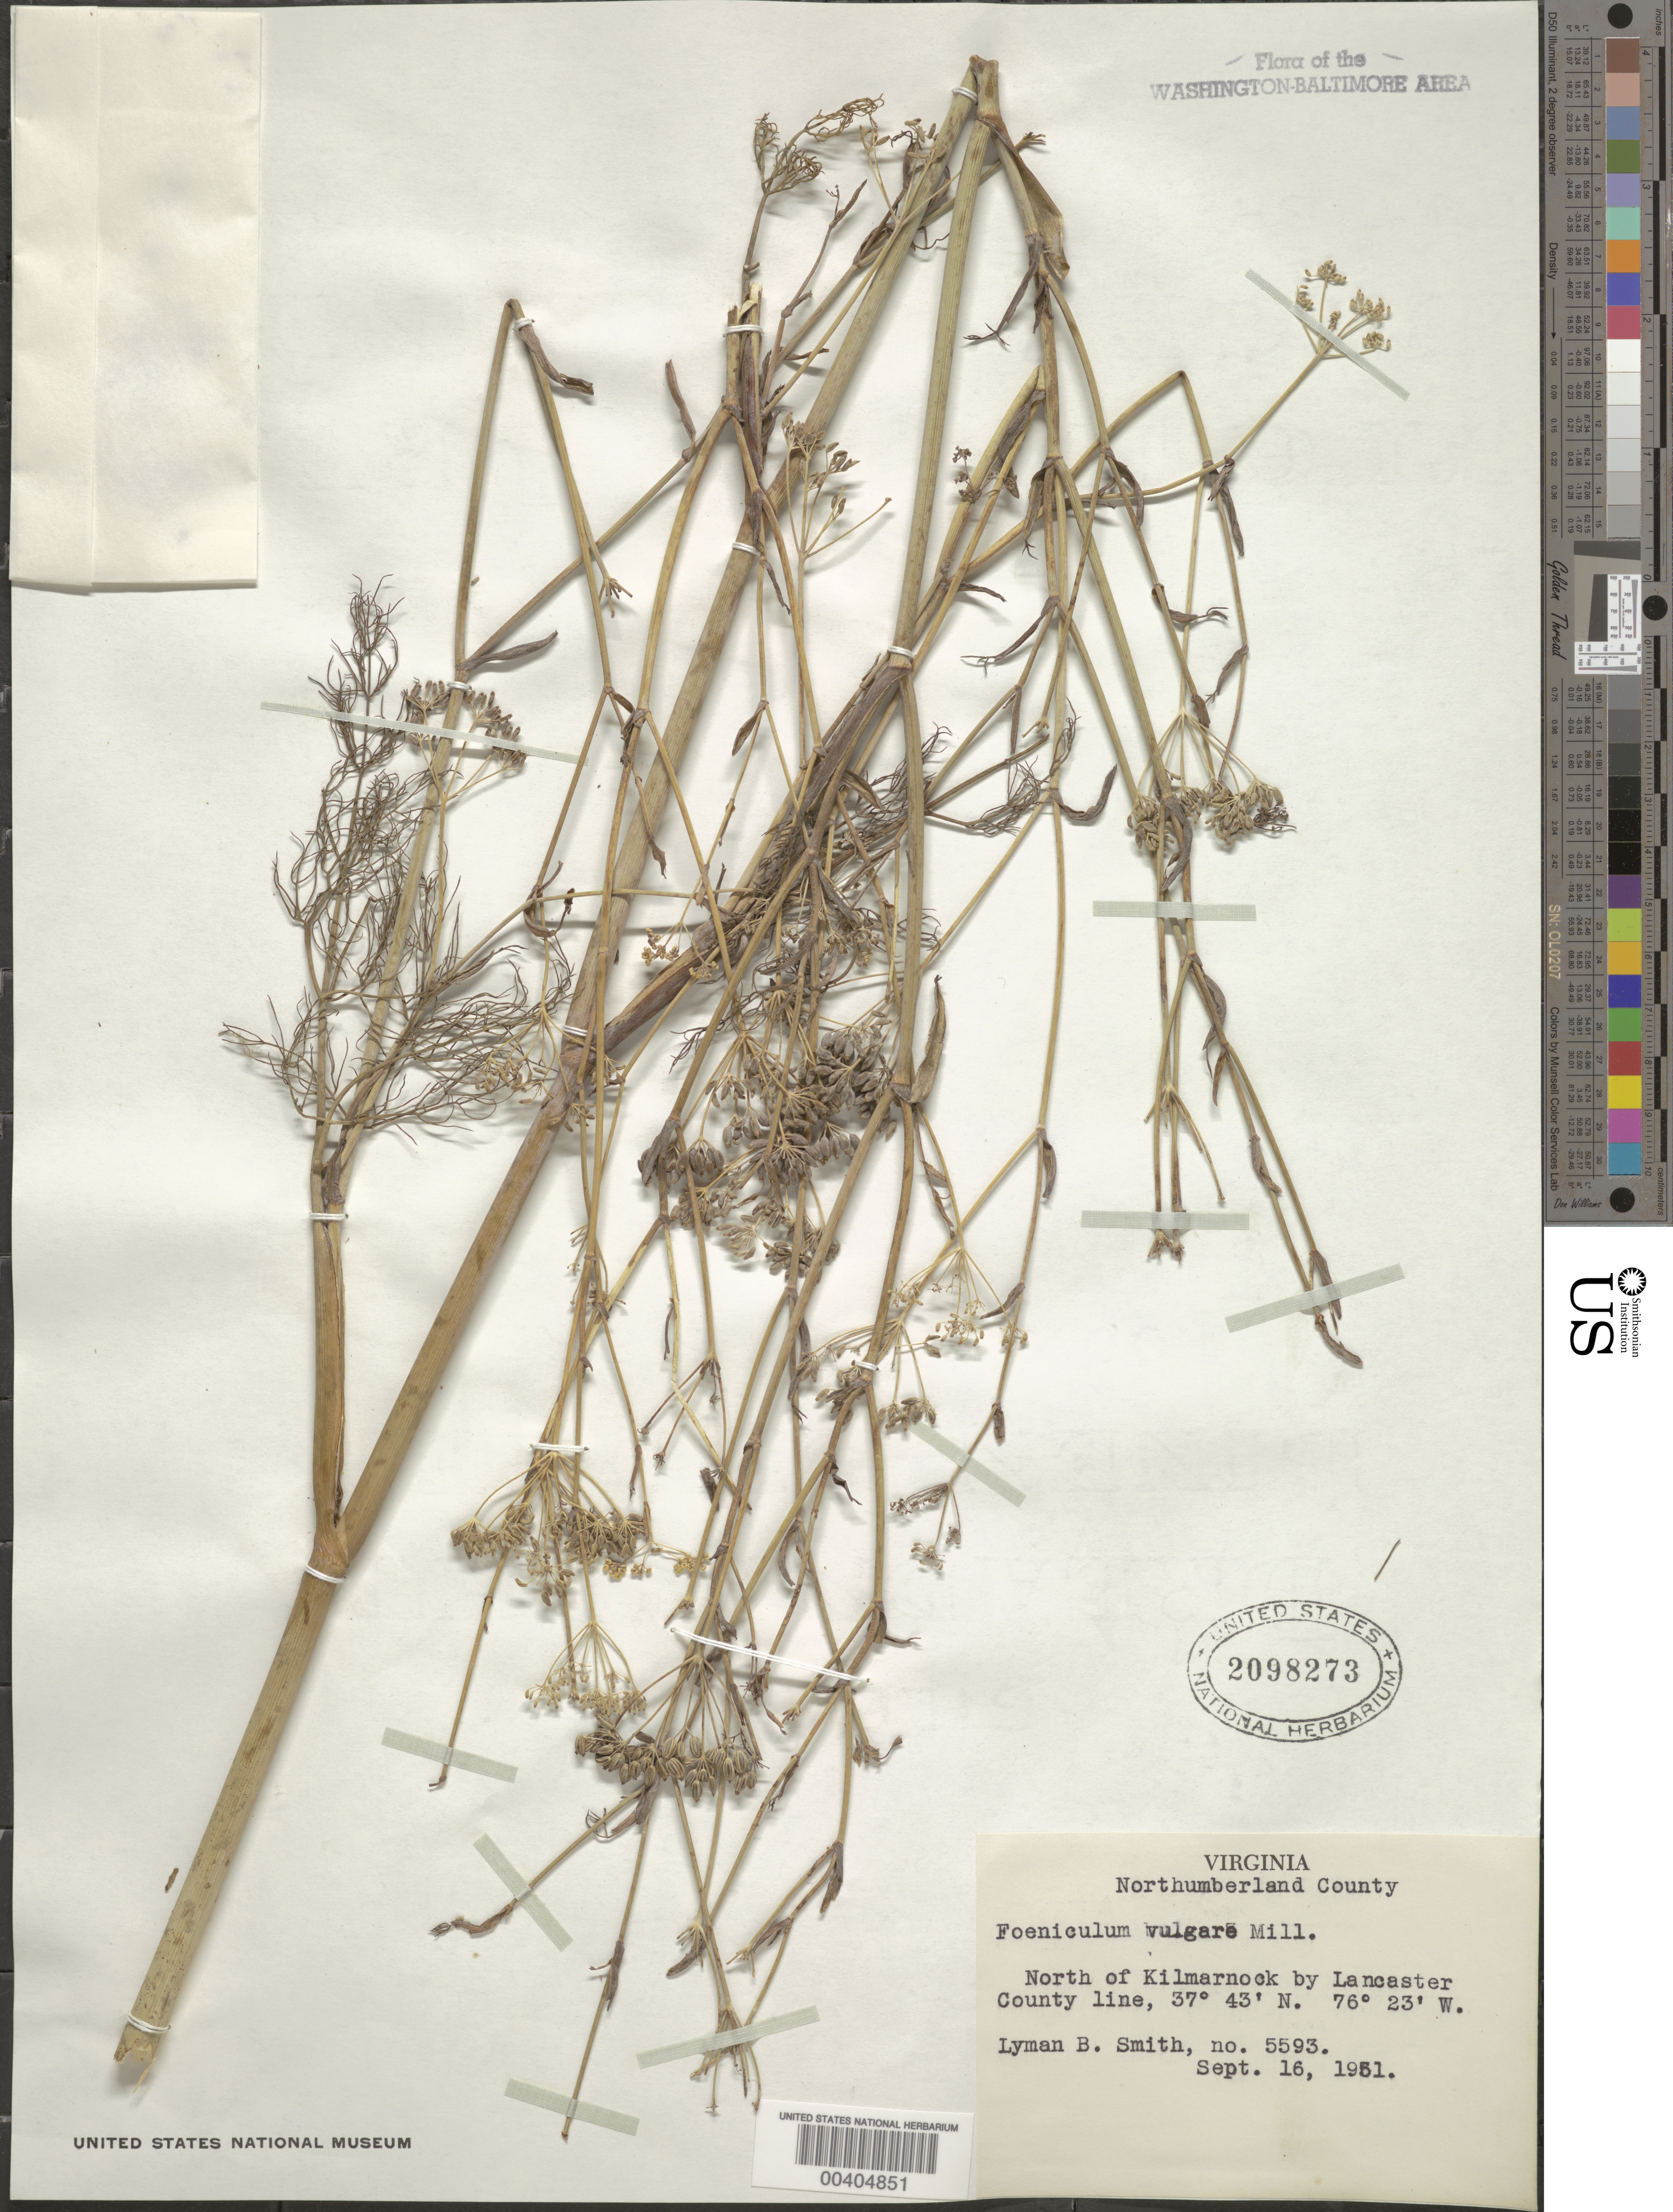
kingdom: Plantae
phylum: Tracheophyta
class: Magnoliopsida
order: Apiales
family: Apiaceae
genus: Foeniculum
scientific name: Foeniculum vulgare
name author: Mill.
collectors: L. Smith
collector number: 5593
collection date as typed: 16 Sep 1951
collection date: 1951-09-16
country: United States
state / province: Virginia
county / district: Northumberland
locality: North of Kilmarnock by Lancaster County Line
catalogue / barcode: US 2098273